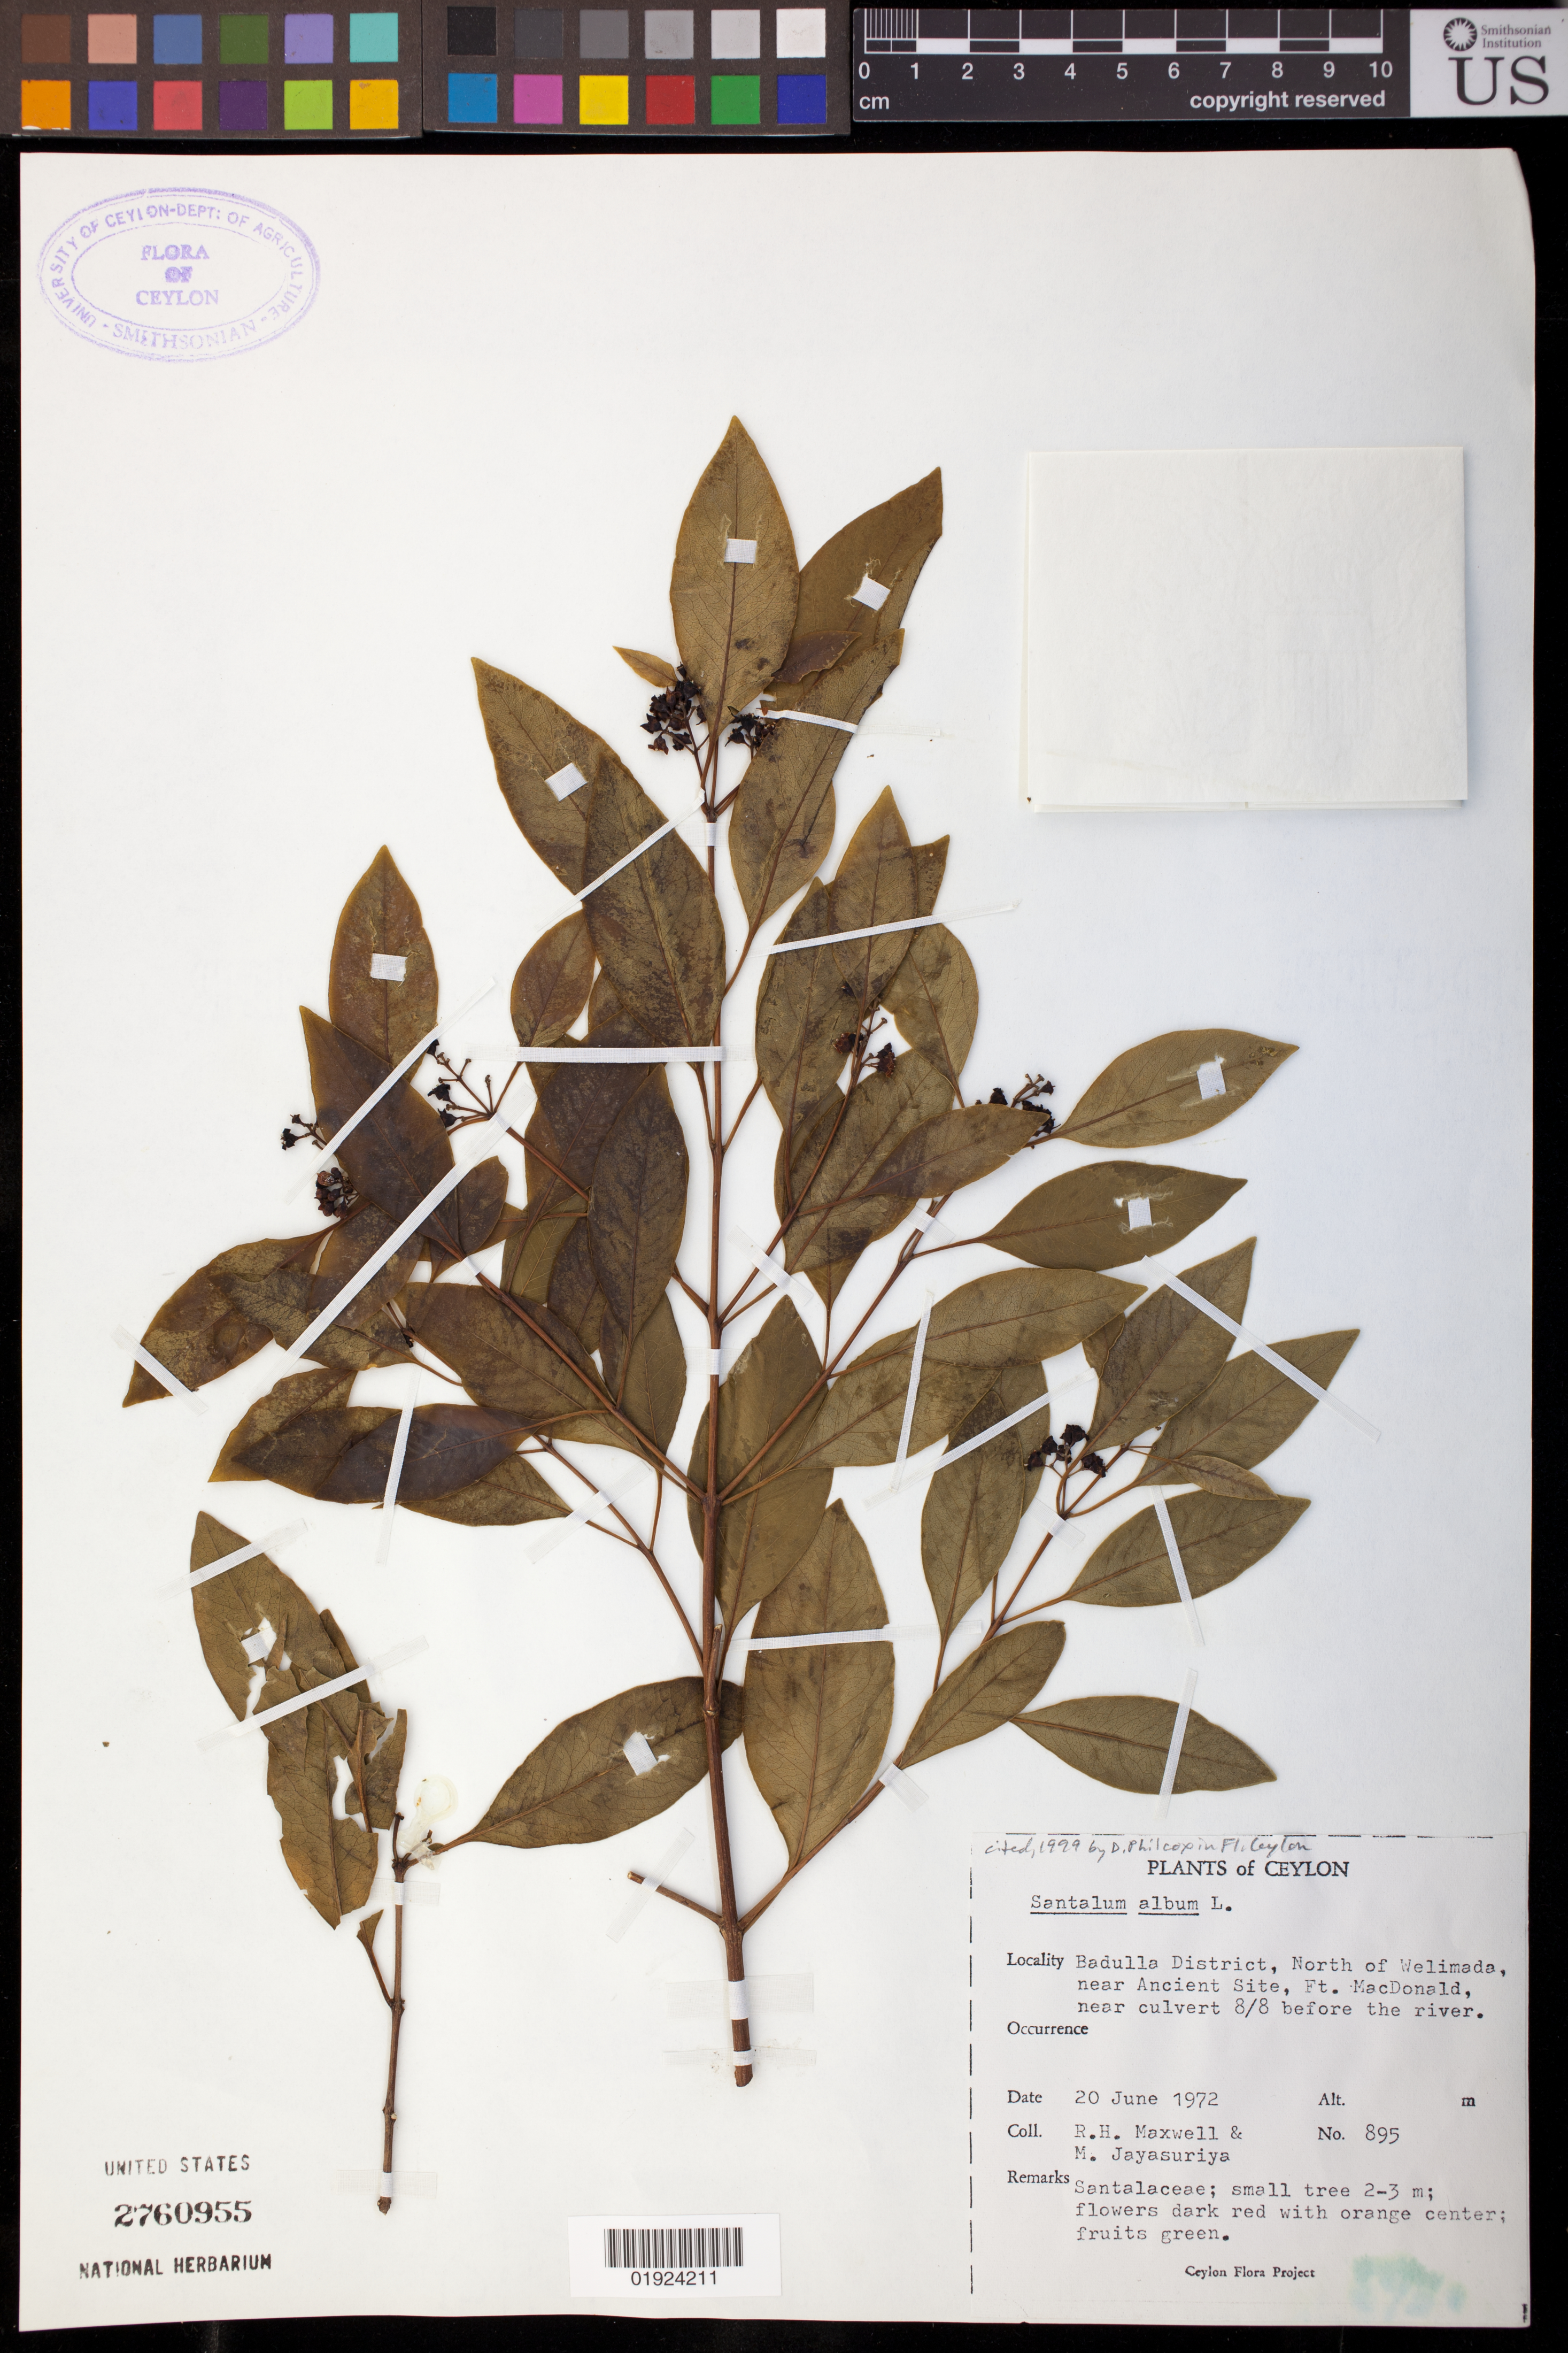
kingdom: Plantae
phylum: Tracheophyta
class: Magnoliopsida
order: Santalales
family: Santalaceae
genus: Santalum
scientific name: Santalum album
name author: L.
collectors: R. H. Maxwell & M. Jayasuriya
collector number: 895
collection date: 1972-06-20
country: Sri Lanka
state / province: Uva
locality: Badulla District, North of Welimada, near Ancient Site, Ft. MacDonald, near culvert 8/8 before the river.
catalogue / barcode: US 2760955